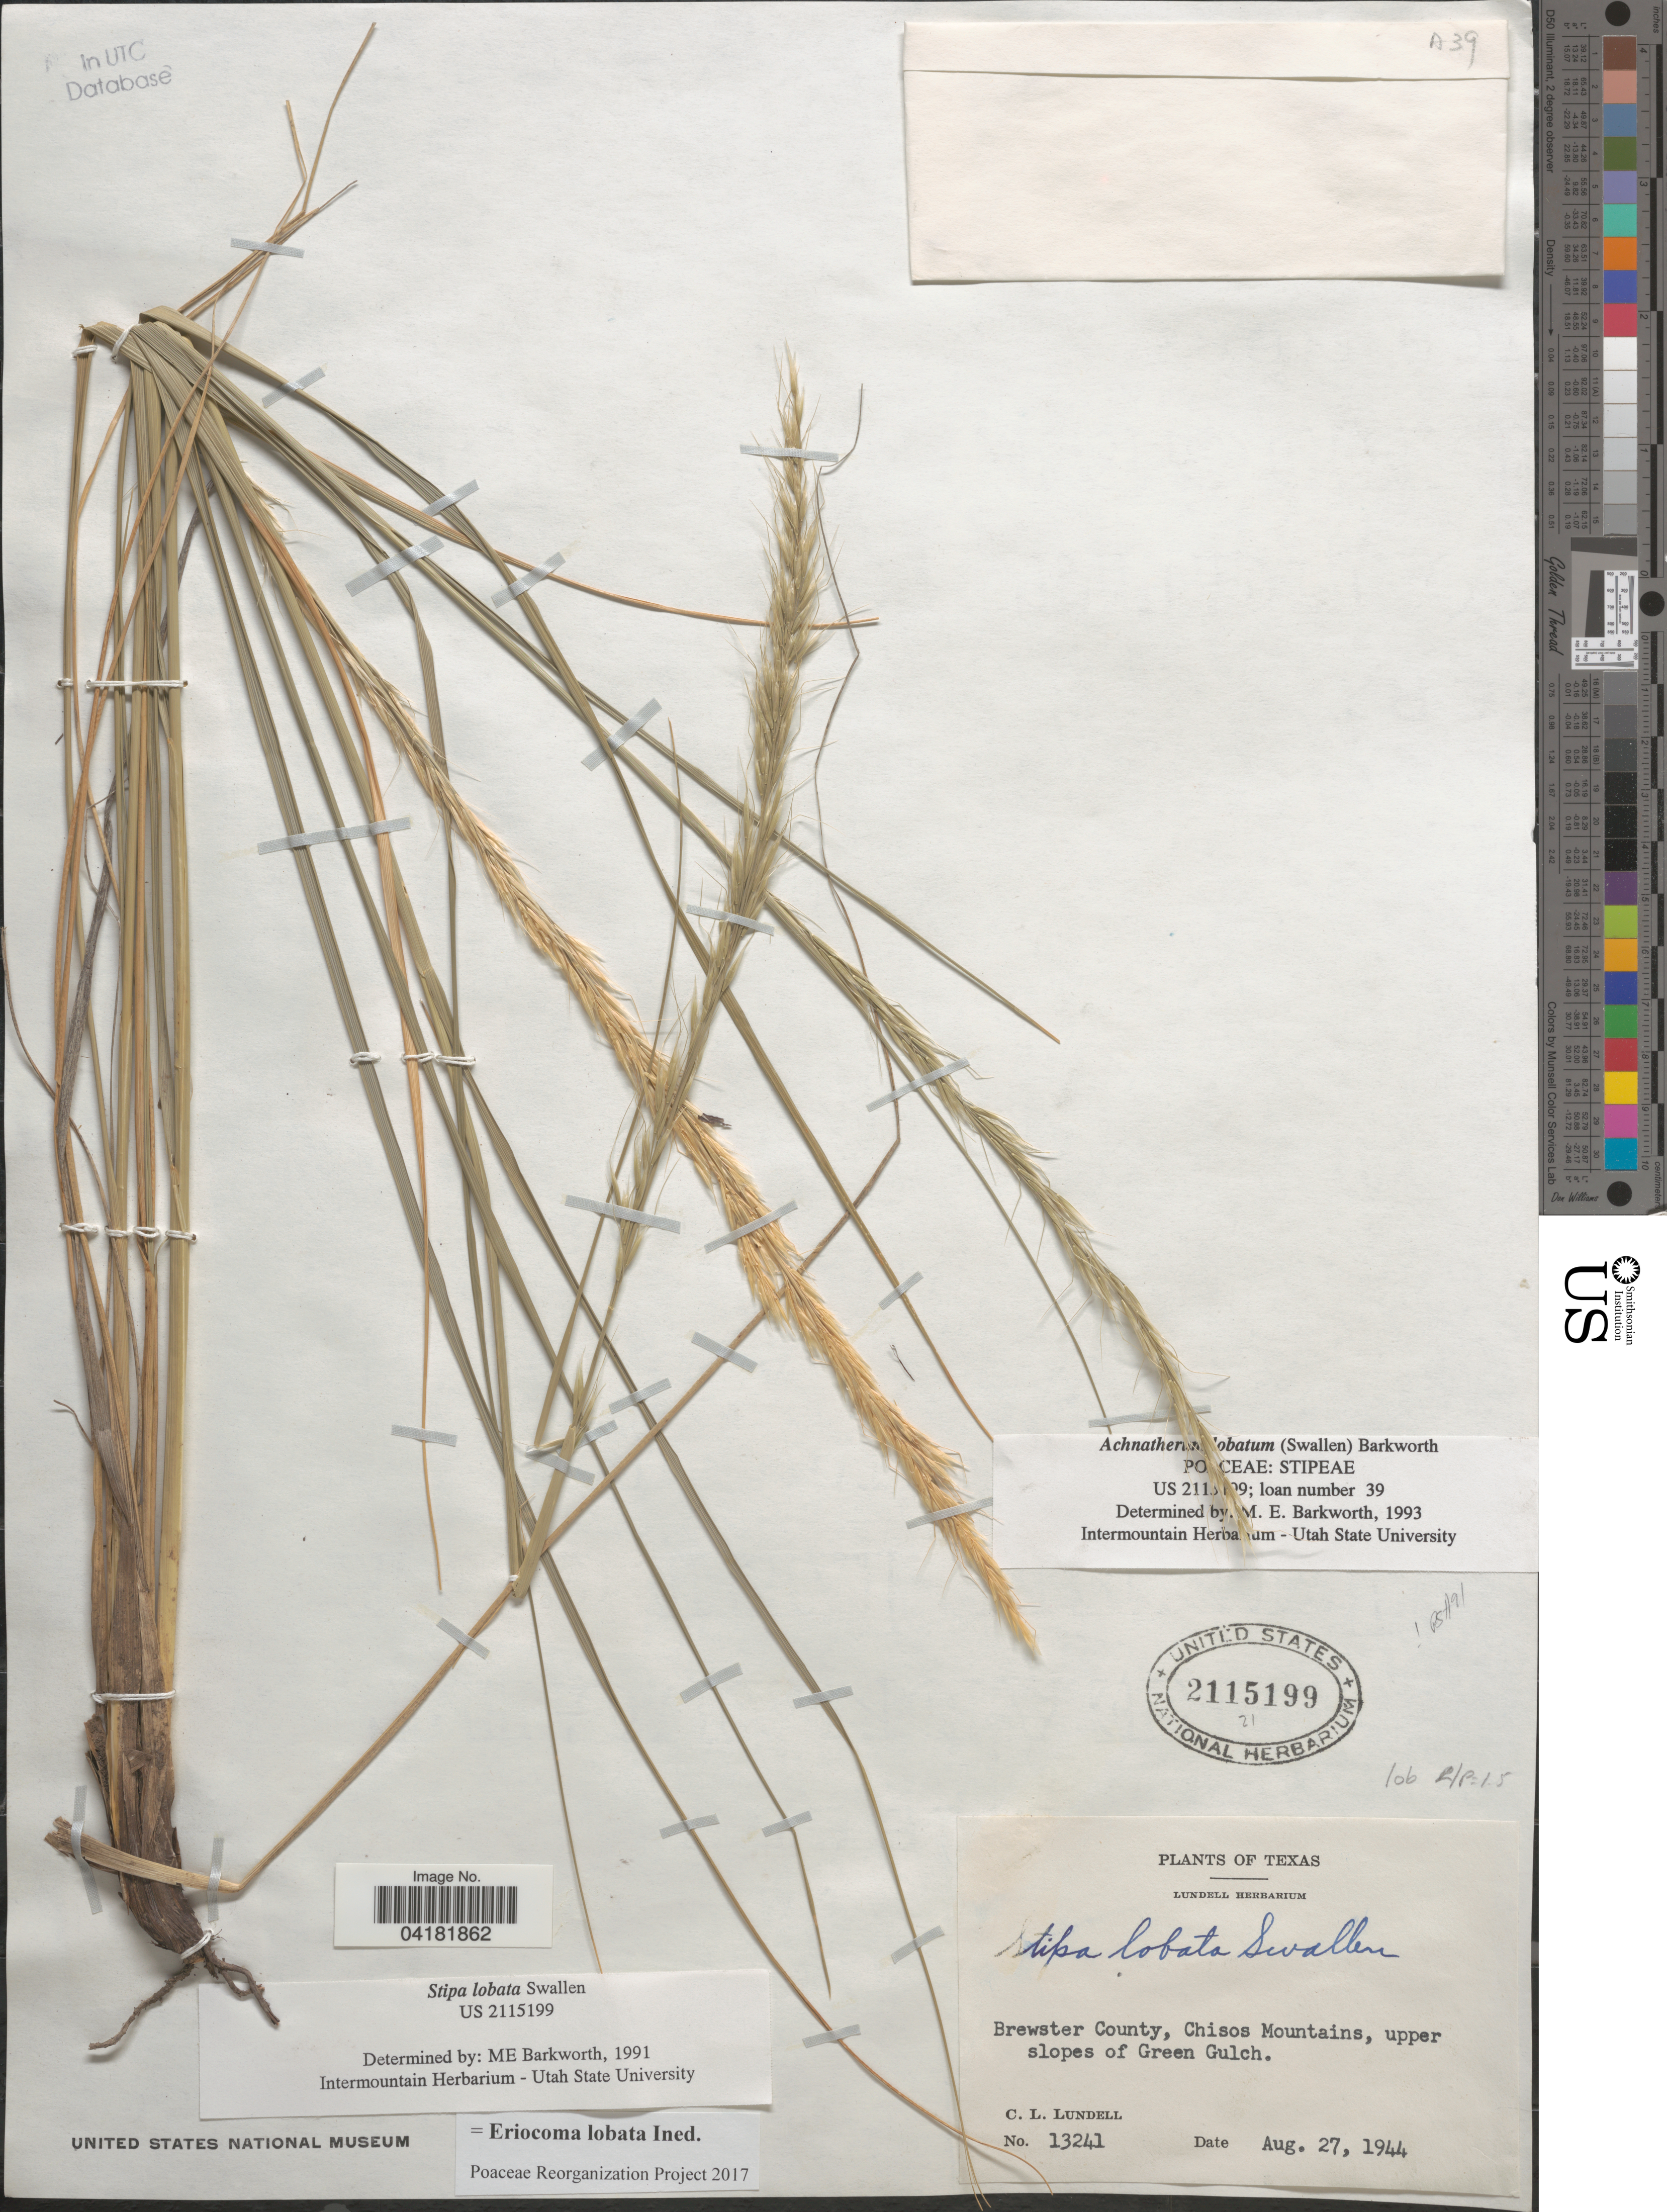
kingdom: Plantae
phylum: Tracheophyta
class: Liliopsida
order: Poales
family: Poaceae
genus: Eriocoma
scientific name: Eriocoma lobata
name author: (Swallen) Romasch.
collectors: C. L. Lundell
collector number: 13241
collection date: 1944-08-27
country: United States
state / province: Texas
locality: Brewster County, Chisos Mountains, upper slopes of Green Gulch.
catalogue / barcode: US 2115199